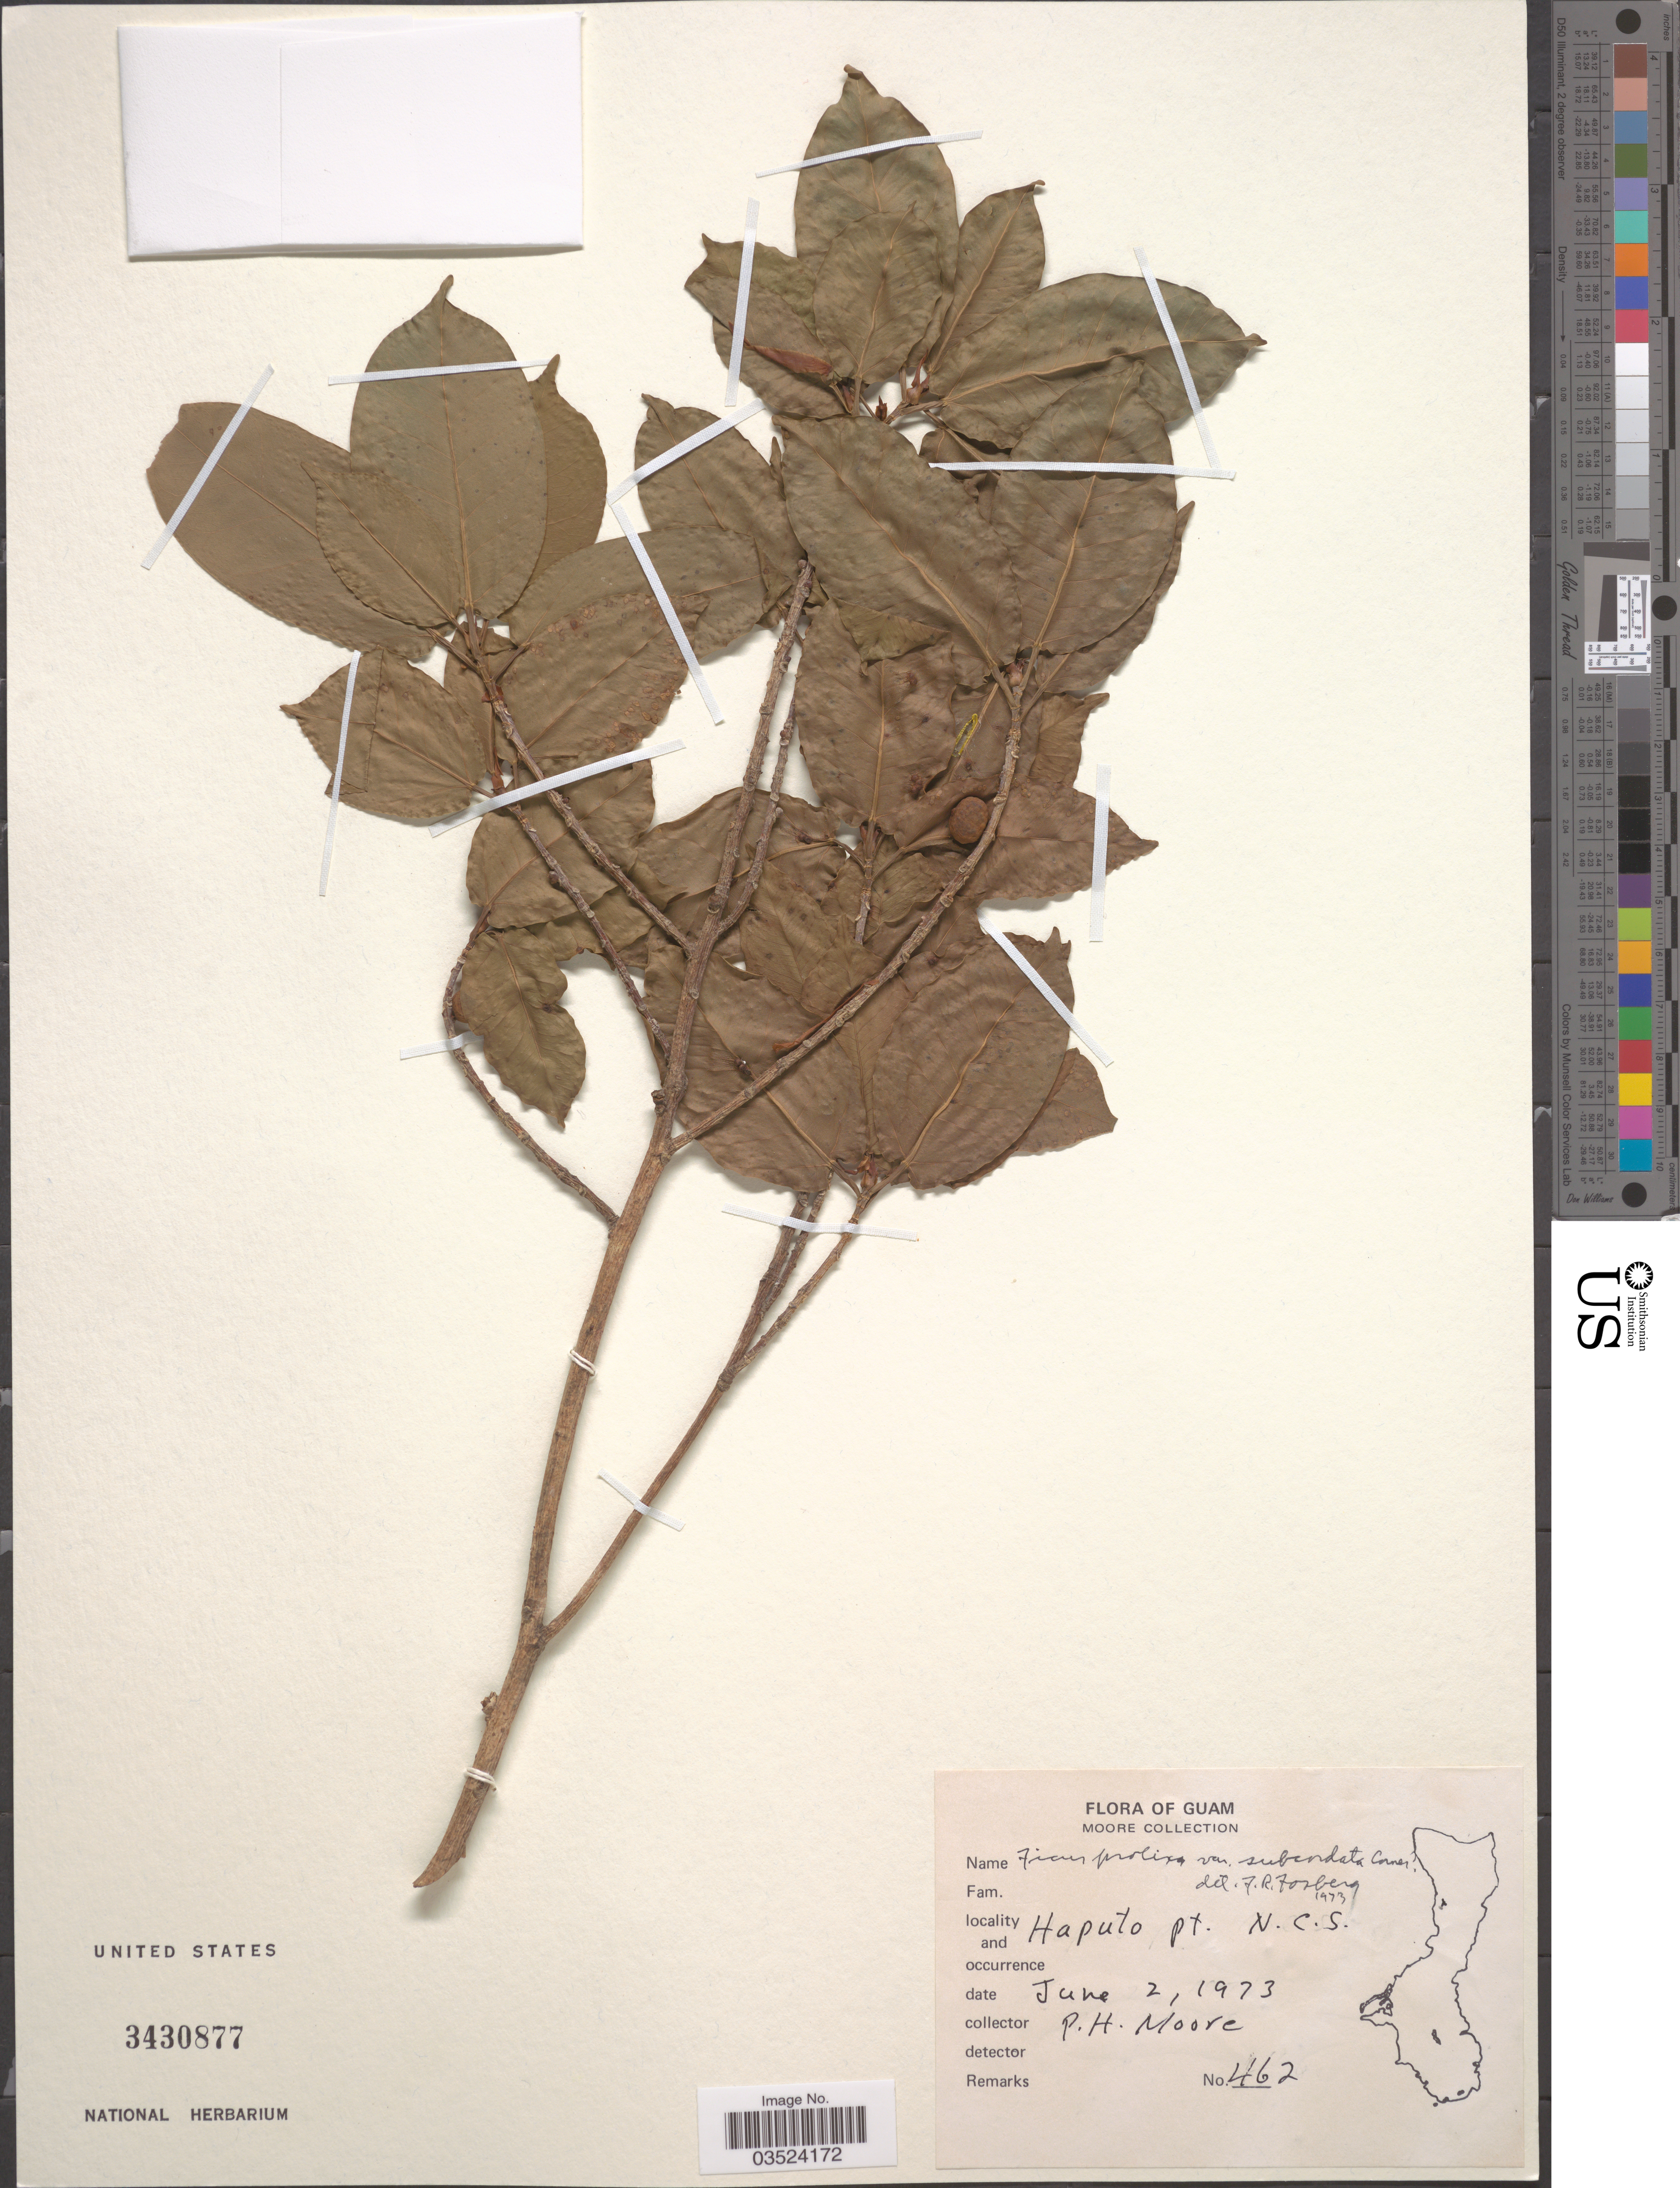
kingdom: Plantae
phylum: Tracheophyta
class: Magnoliopsida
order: Rosales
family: Moraceae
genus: Ficus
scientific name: Ficus prolixa var. subcordata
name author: Corner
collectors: P. H. Moore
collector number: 462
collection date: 1973-06-02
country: Guam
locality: Haputo pt. N.C.S.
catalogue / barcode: US 3430877